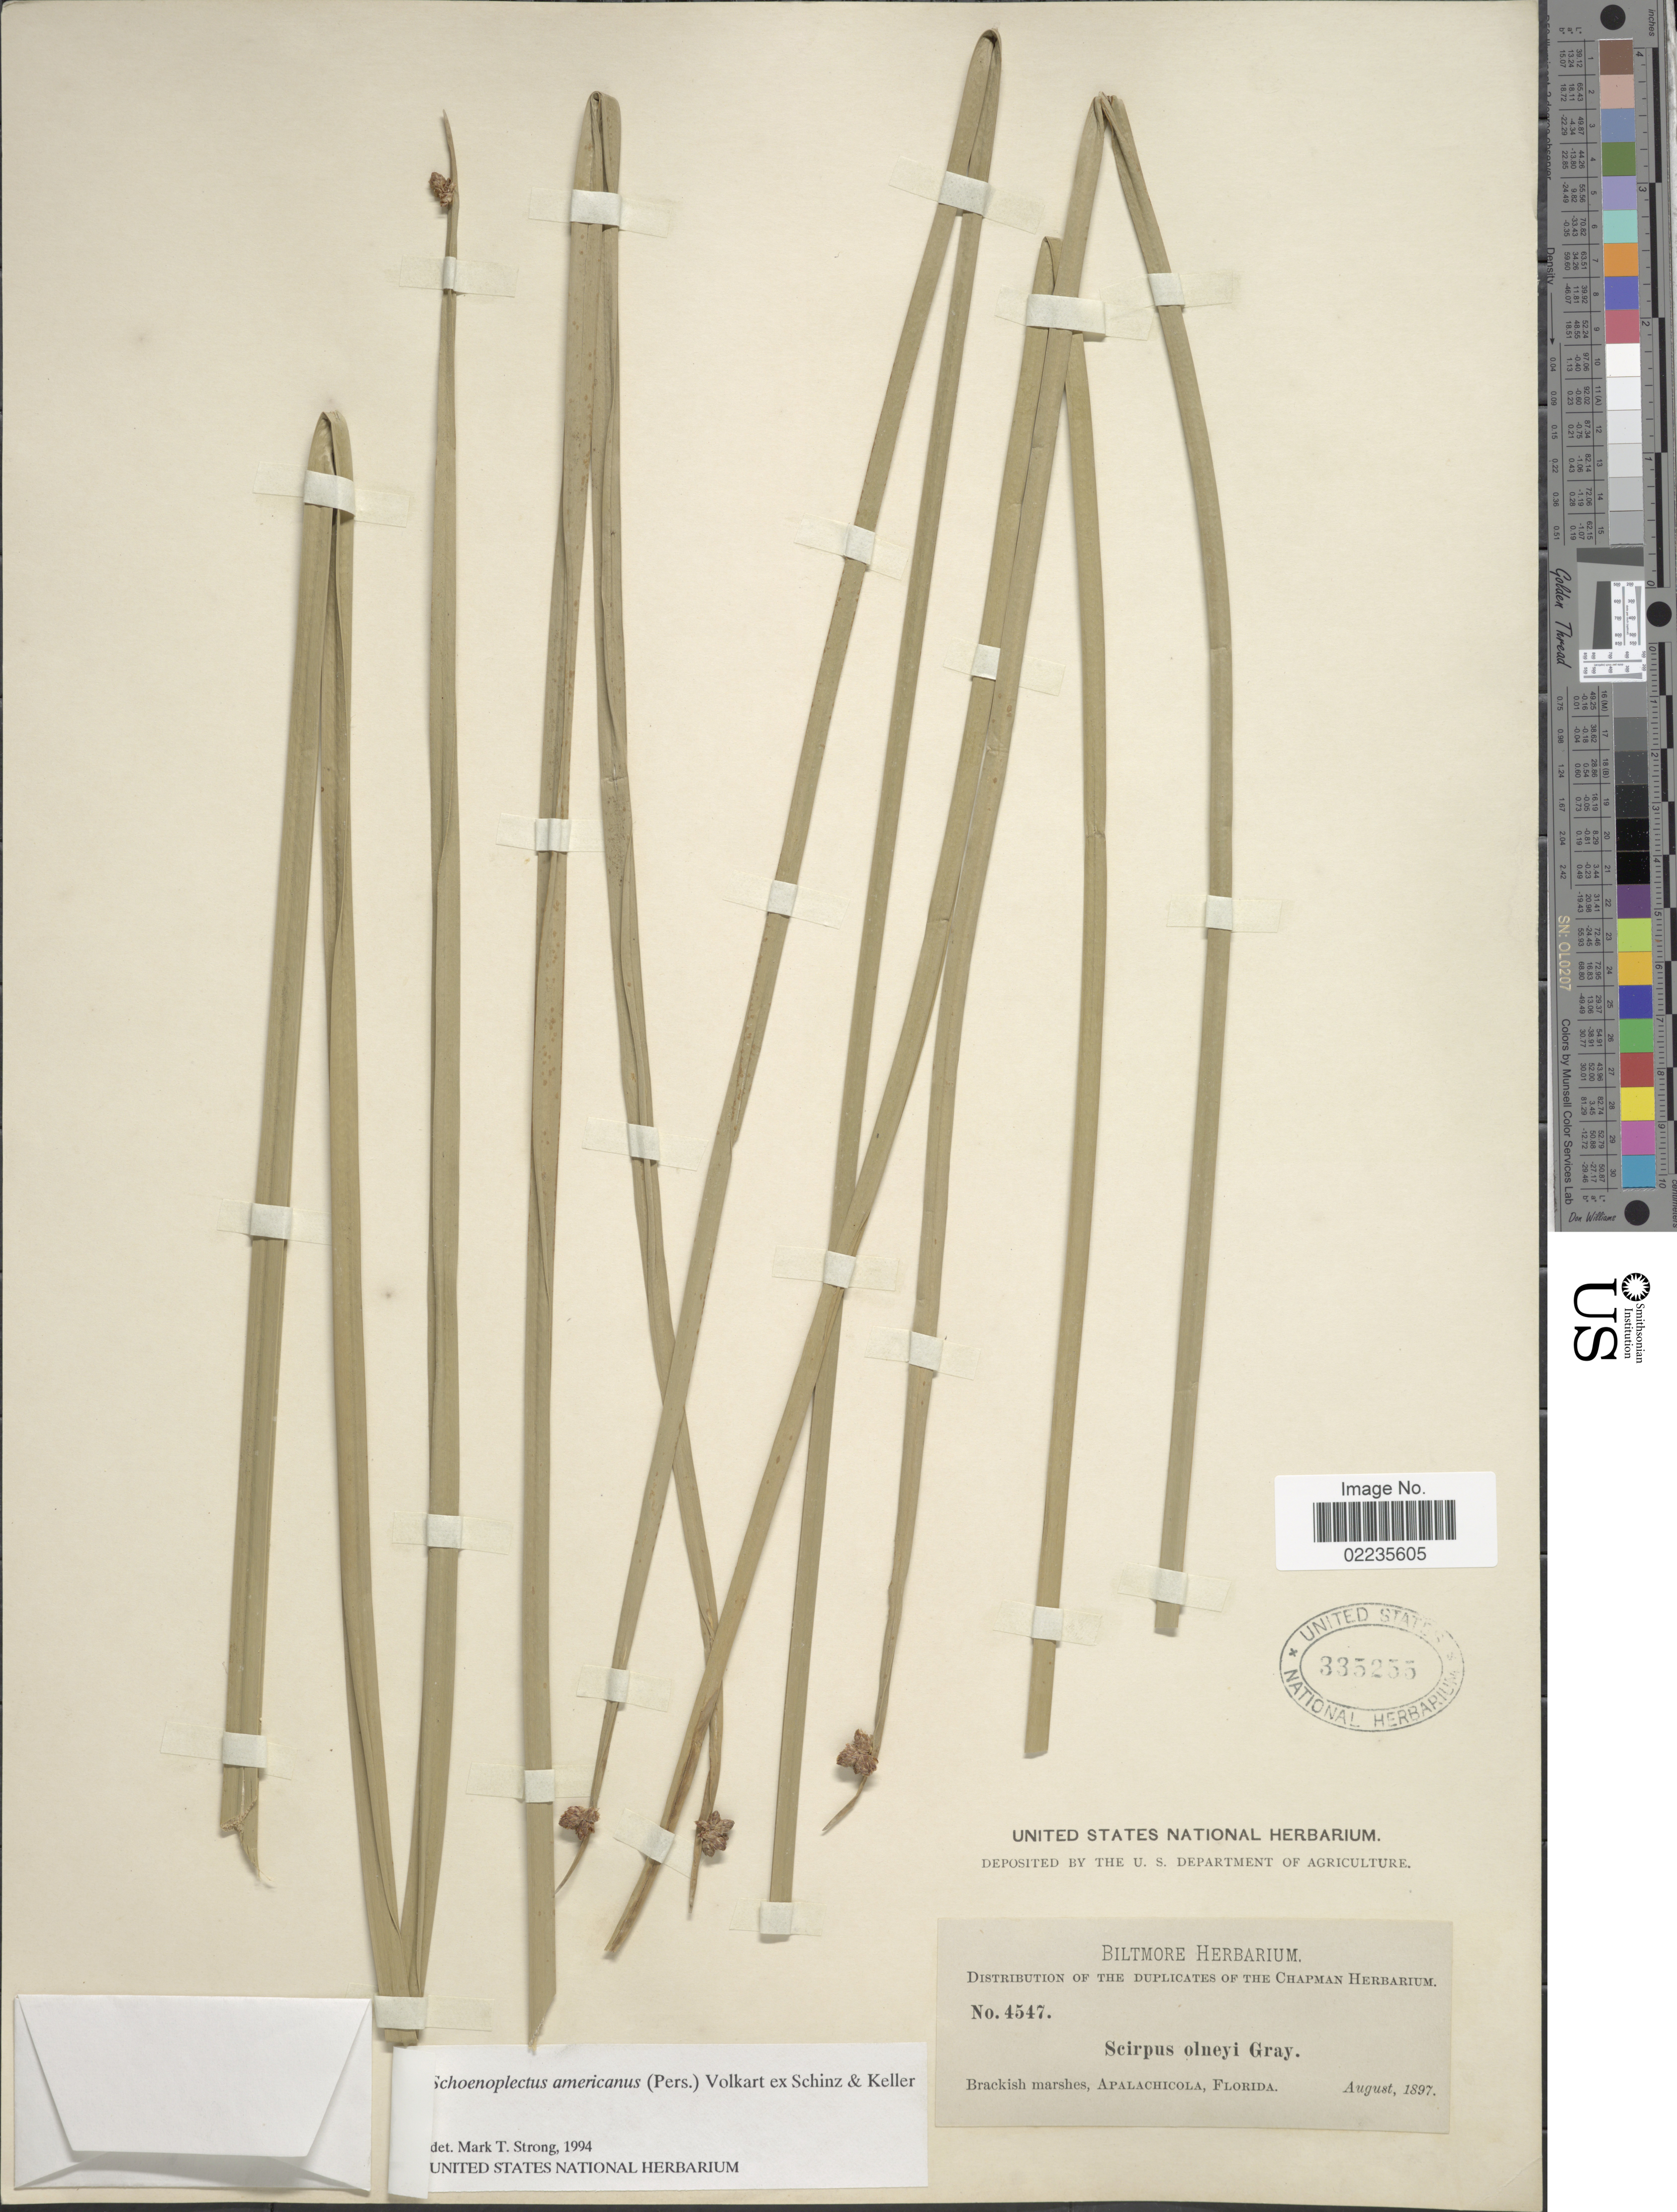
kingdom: Plantae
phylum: Tracheophyta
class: Liliopsida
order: Poales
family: Cyperaceae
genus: Schoenoplectus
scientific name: Schoenoplectus americanus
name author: (Pers.) Volkart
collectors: ex herb. Biltmore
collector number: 4547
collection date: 1897-08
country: United States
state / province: Florida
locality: Brackish marshes, Apalachicola, Florida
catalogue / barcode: US 335255